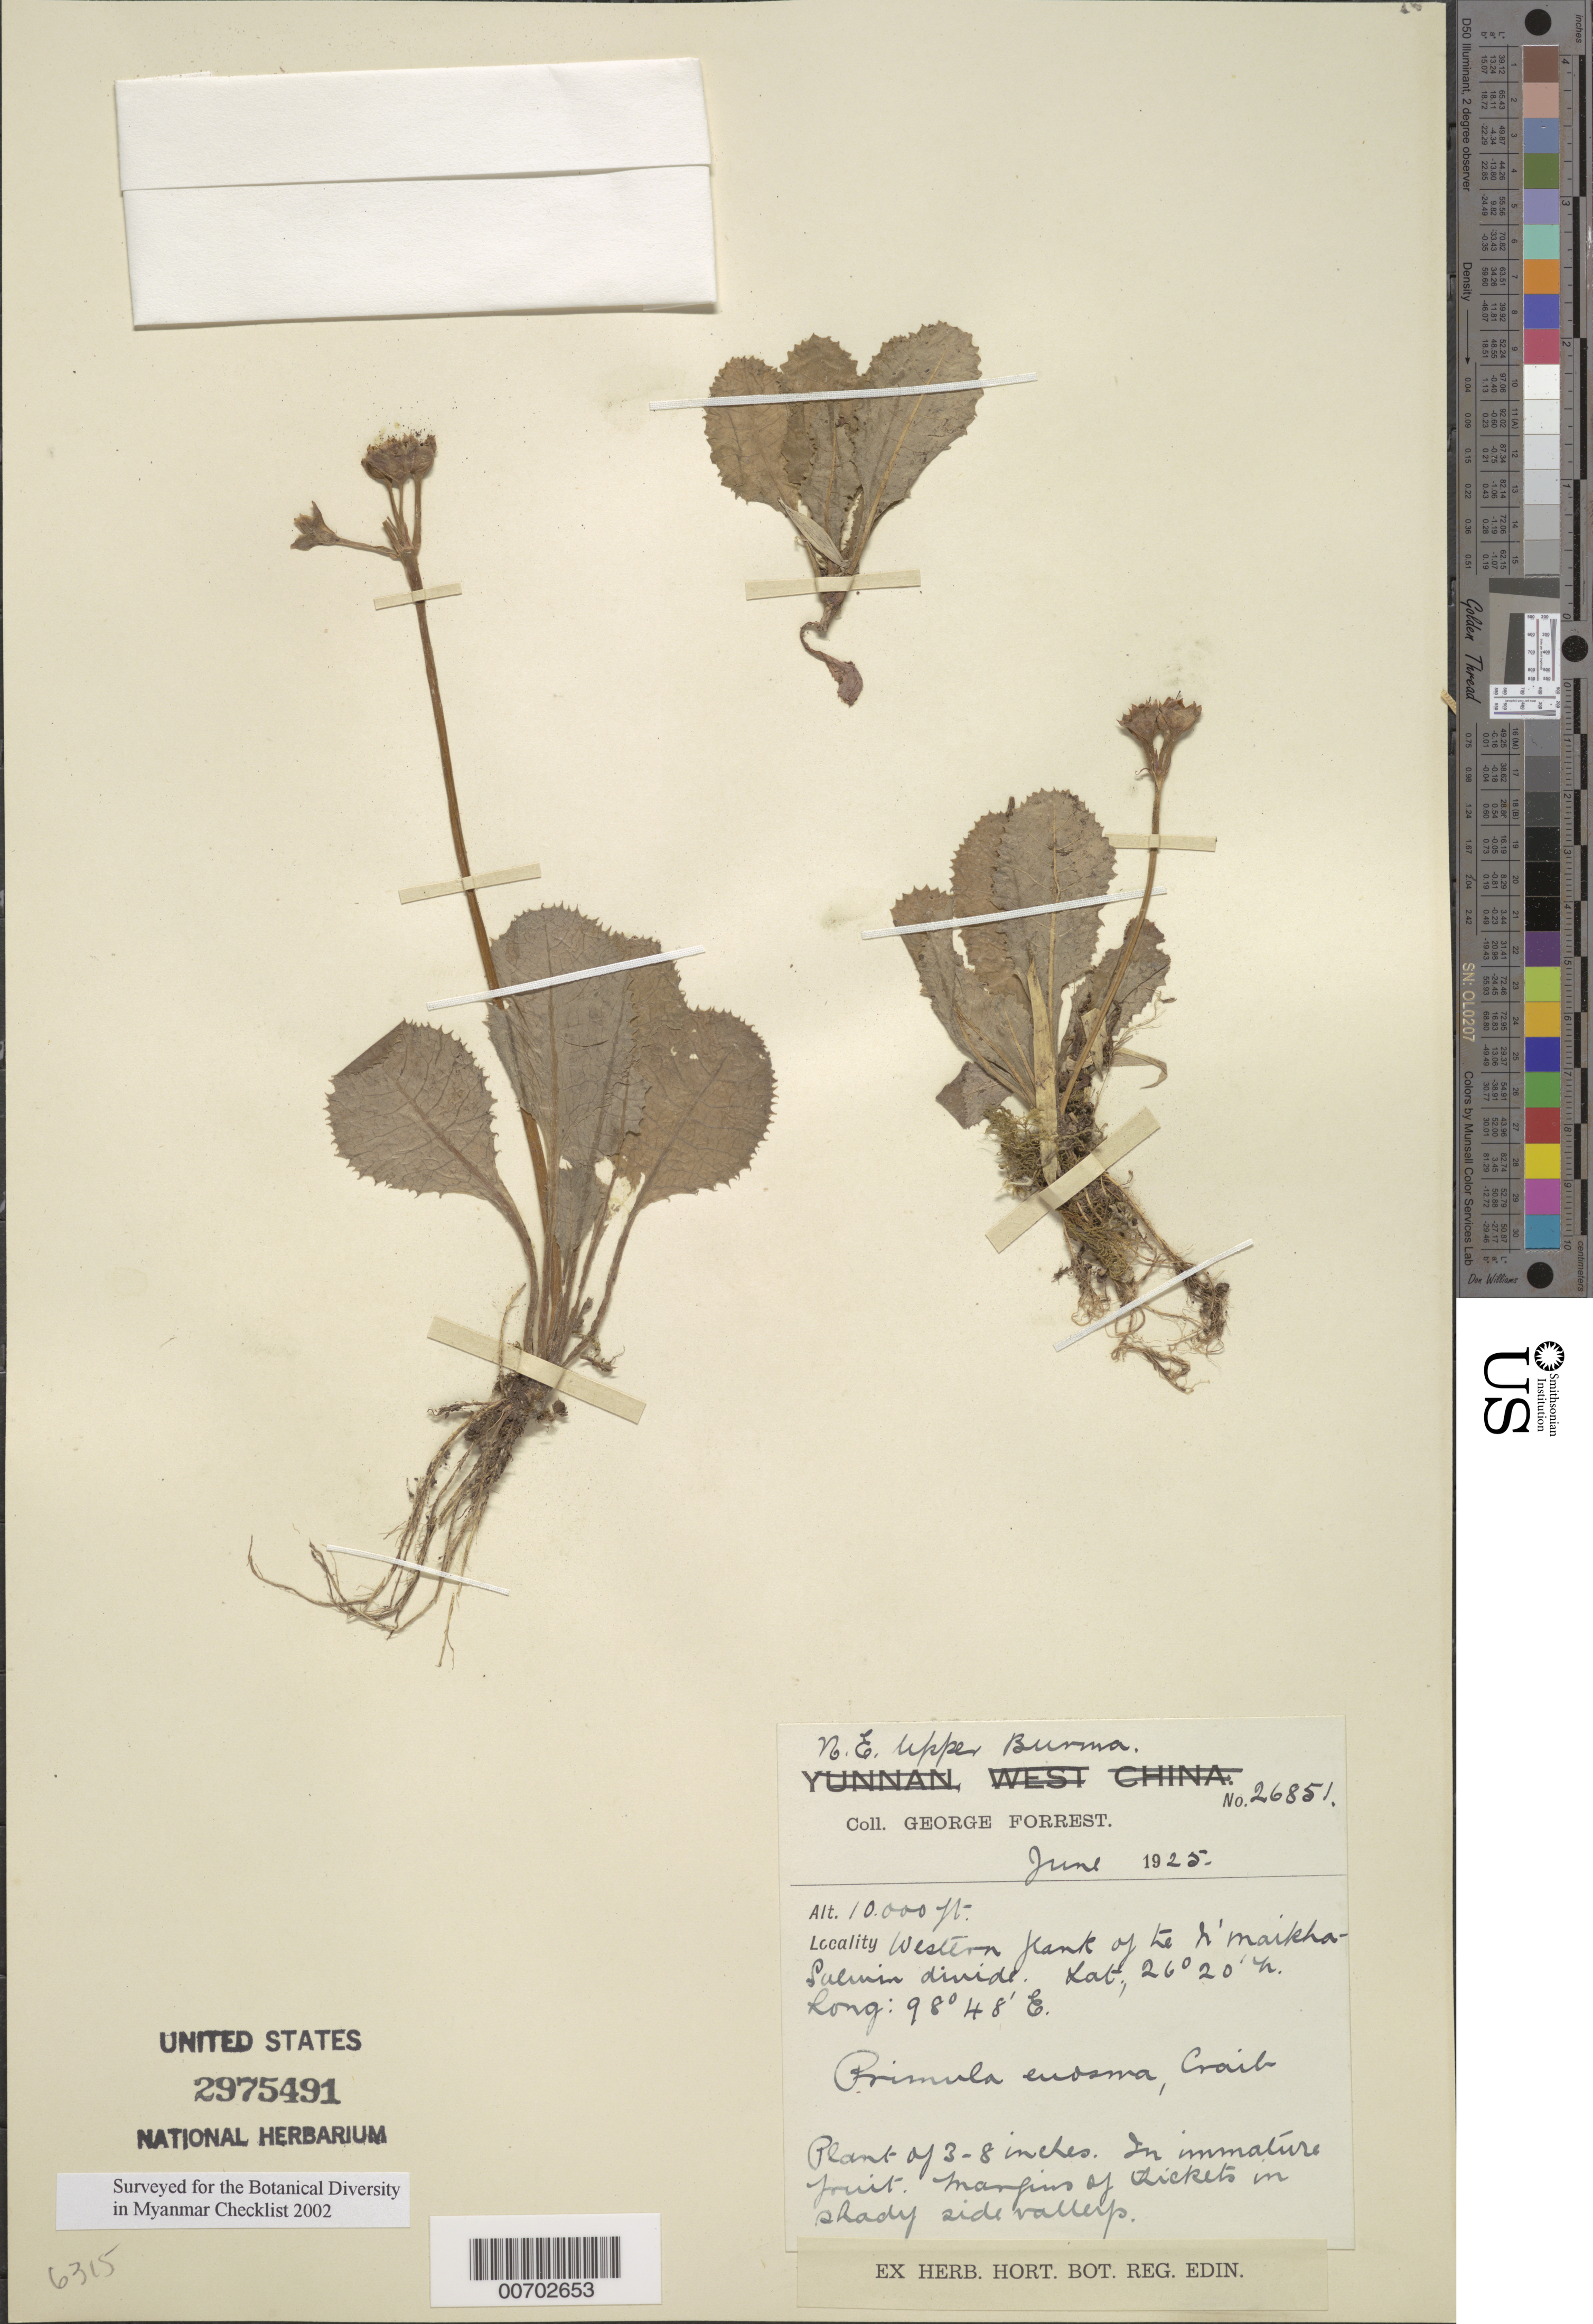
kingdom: Plantae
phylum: Tracheophyta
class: Magnoliopsida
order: Ericales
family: Primulaceae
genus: Primula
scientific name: Primula euosma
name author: Craib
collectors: G. Forrest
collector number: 26851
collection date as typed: Jun 1925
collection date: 1925-06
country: Myanmar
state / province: Kachin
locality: N'Maikha-Salwin Divide, W flank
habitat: Margins of thickets in shady valleys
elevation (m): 3048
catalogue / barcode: US 2975491